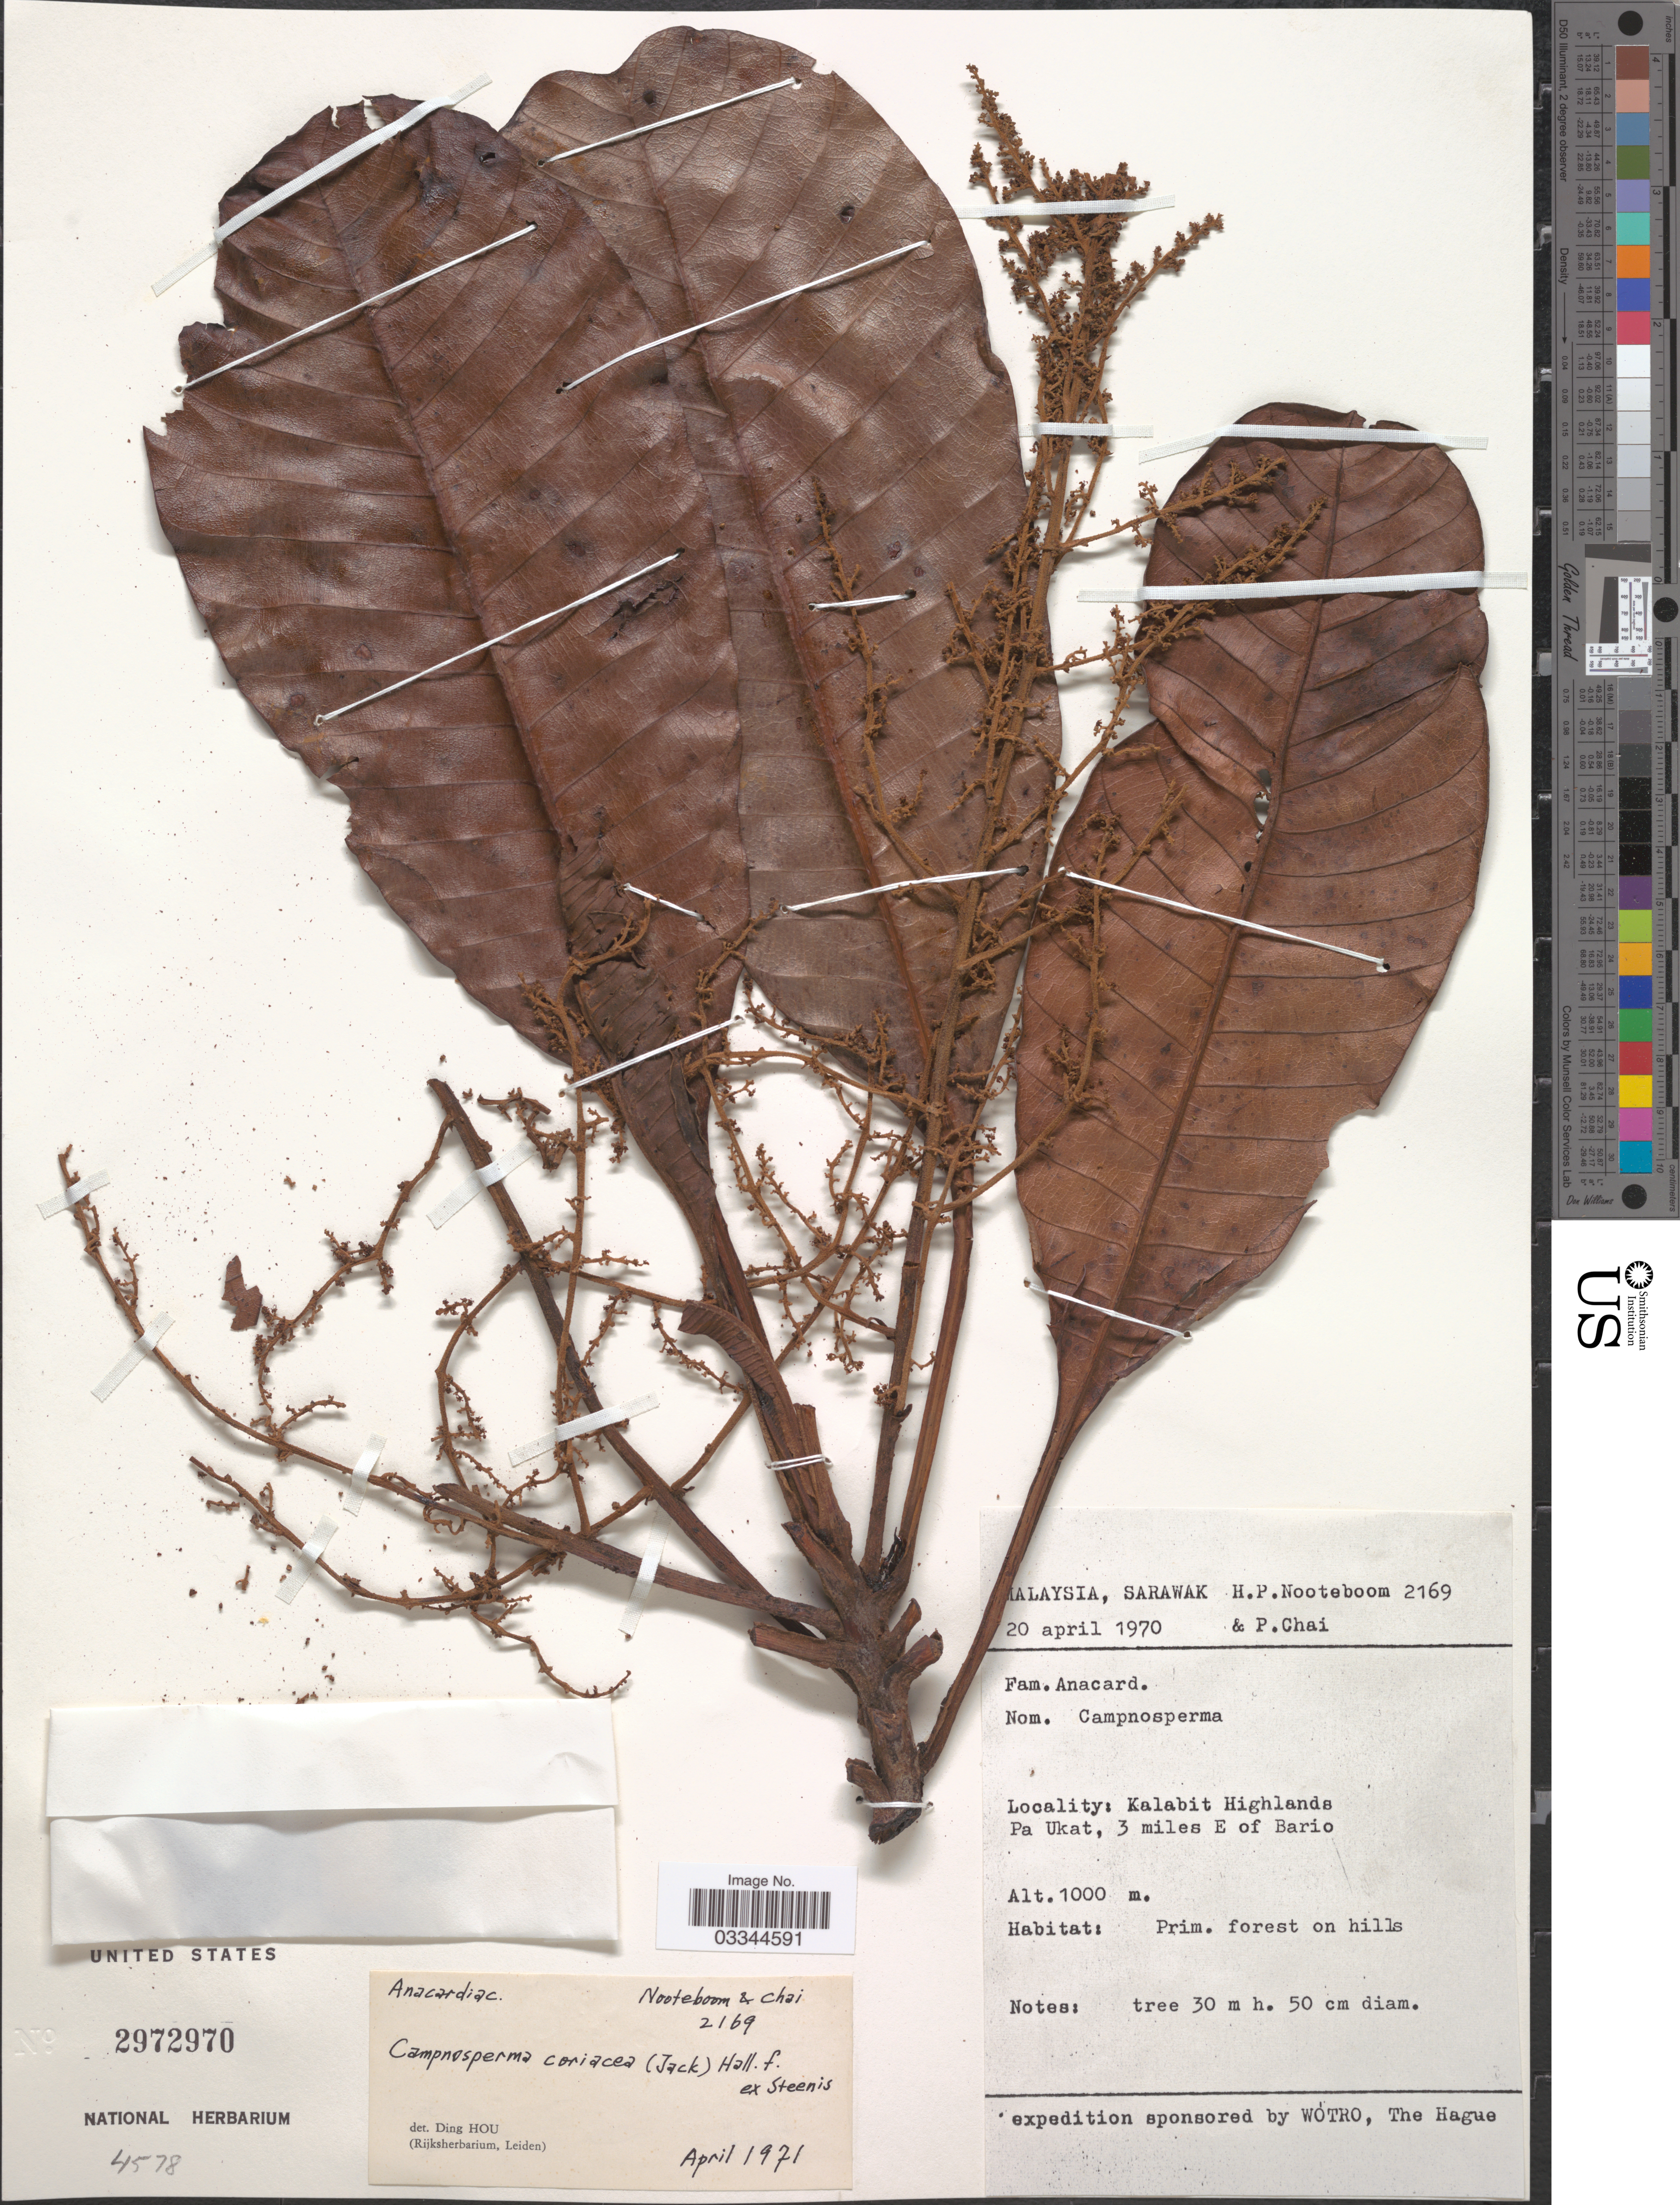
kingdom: Plantae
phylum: Tracheophyta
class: Magnoliopsida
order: Sapindales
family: Anacardiaceae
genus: Campnosperma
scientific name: Campnosperma sp.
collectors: H. P. Nooteboom & P. Chai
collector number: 2169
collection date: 1970-04-20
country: Malaysia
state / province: Sarawak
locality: Kalabit Highlands. Pa Ukat, 3 miles E of Bario.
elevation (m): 1000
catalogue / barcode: US 2972970